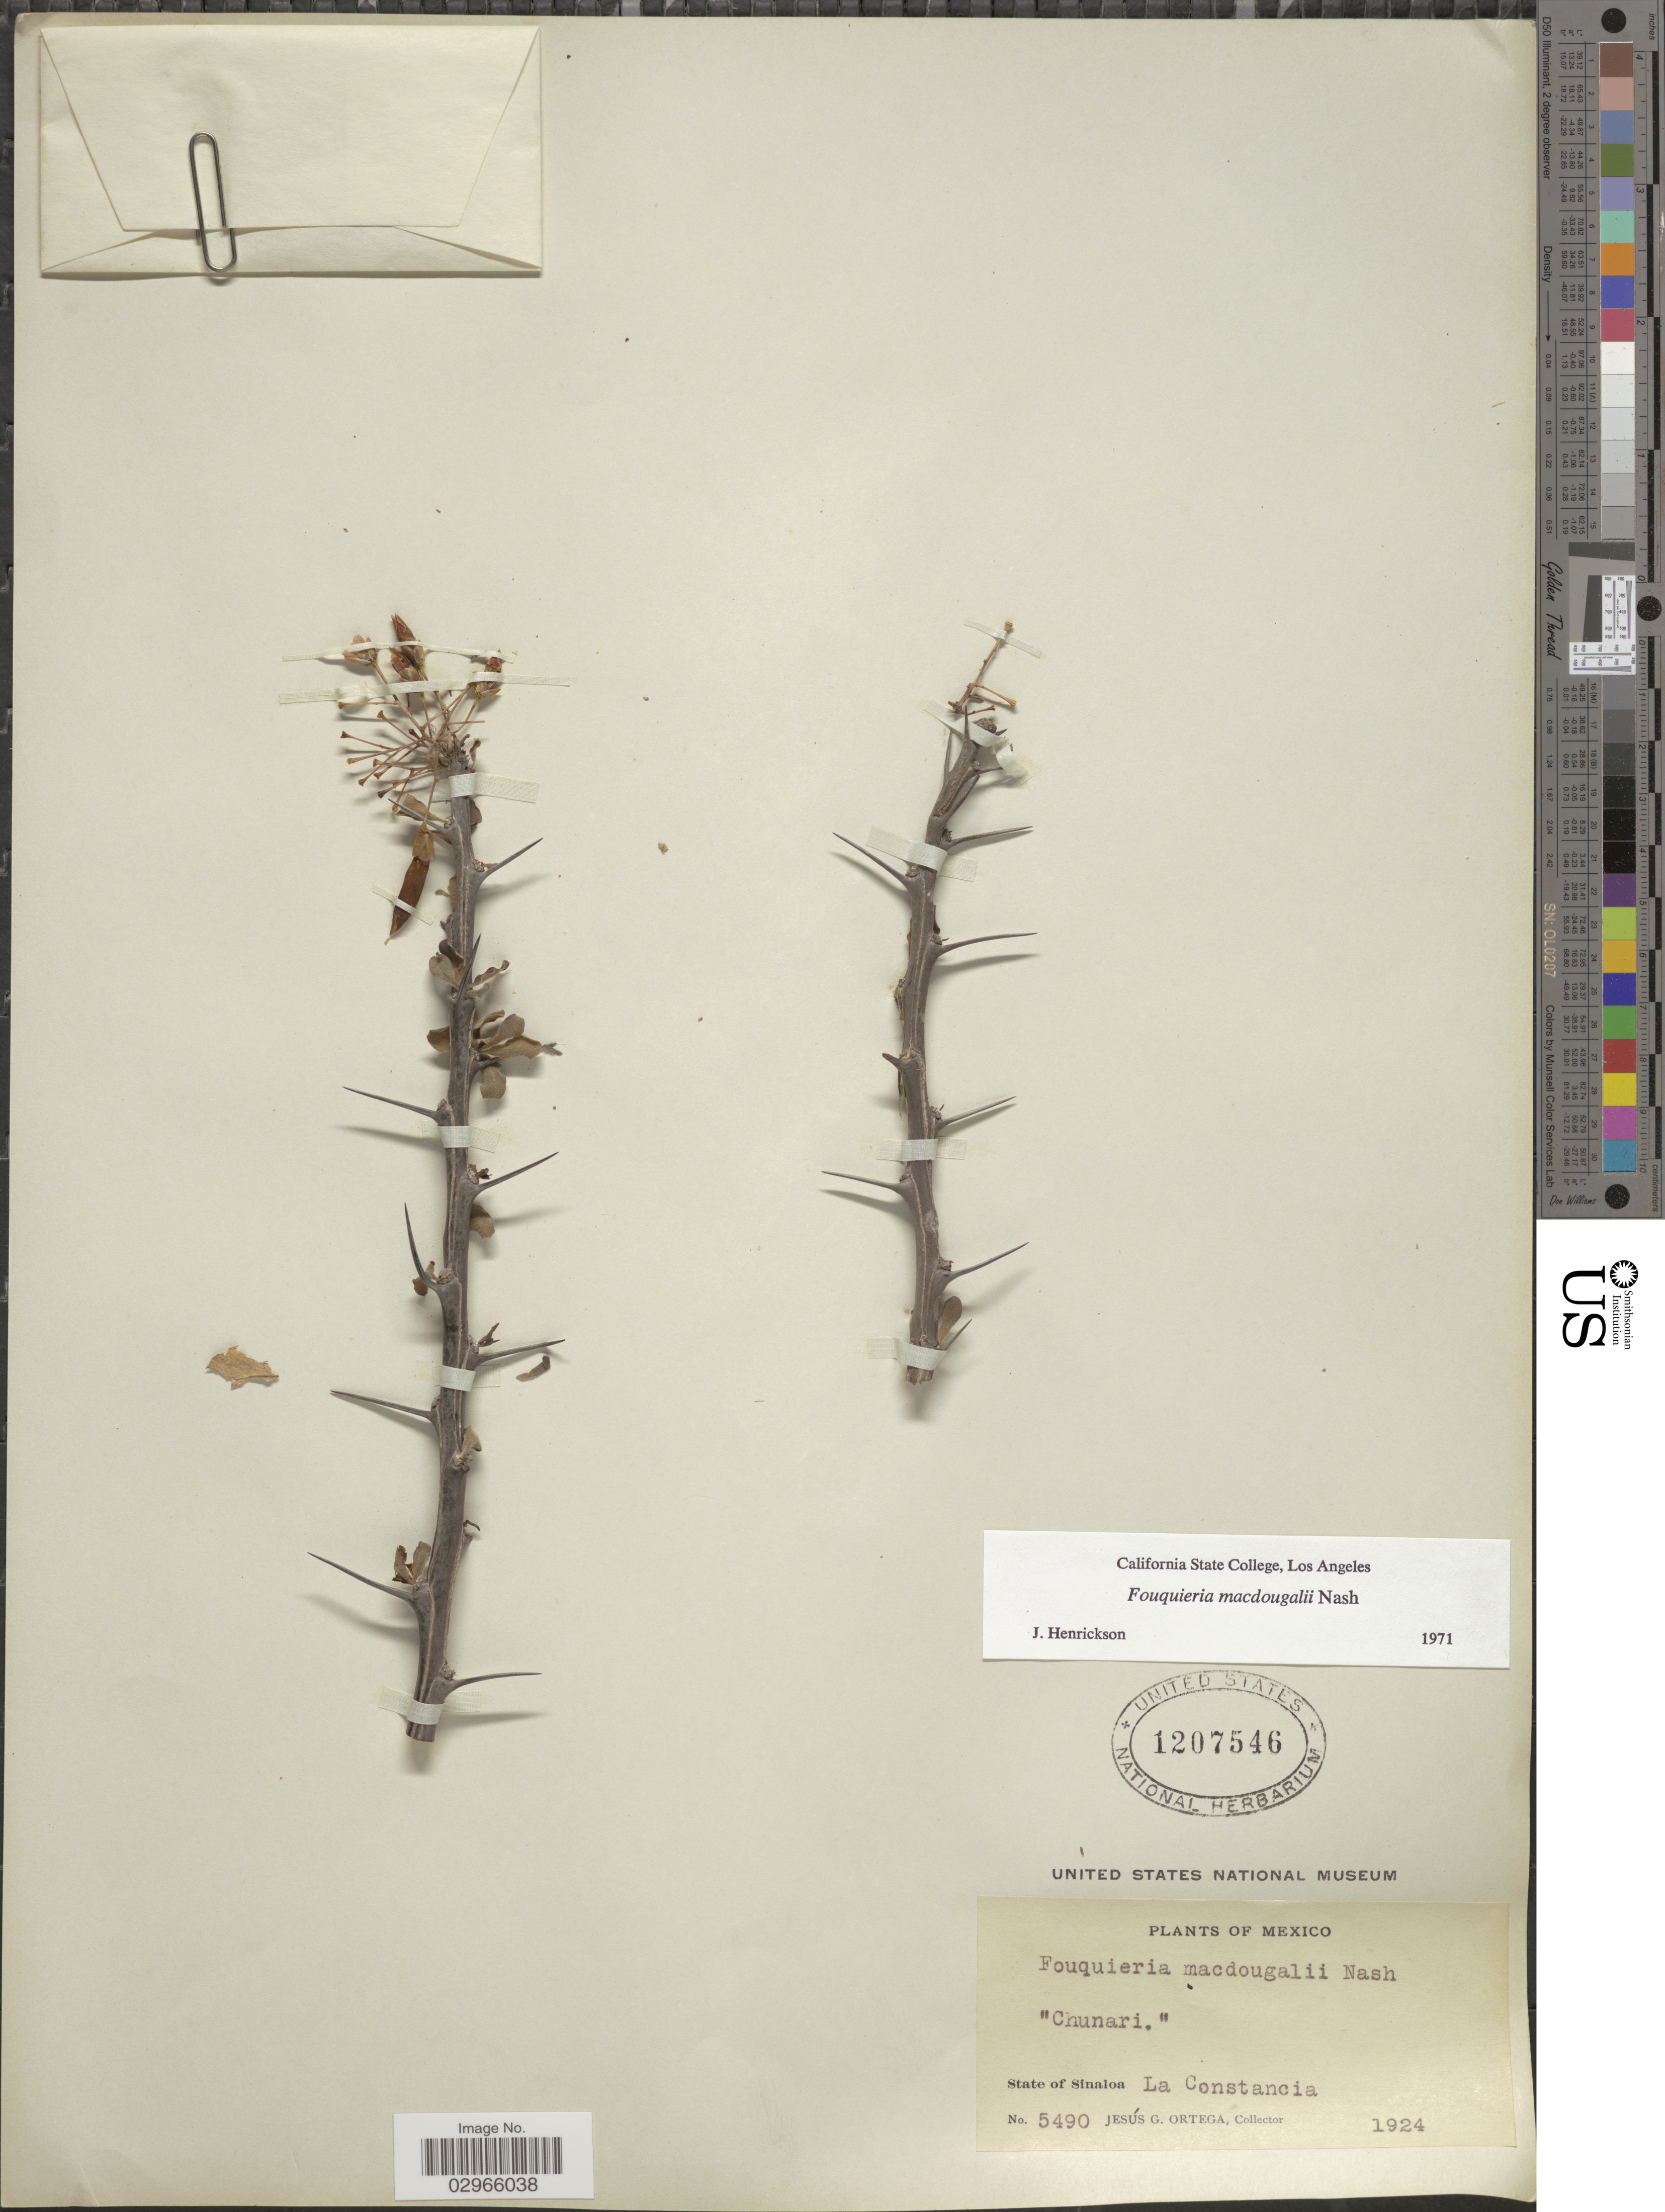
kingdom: Plantae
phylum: Tracheophyta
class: Magnoliopsida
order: Ericales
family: Fouquieriaceae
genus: Fouquieria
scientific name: Fouquieria macdougalii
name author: Nash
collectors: J. Ortega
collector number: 5490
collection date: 1924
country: Mexico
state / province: Sinaloa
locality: La Constancia.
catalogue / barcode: US 1207546